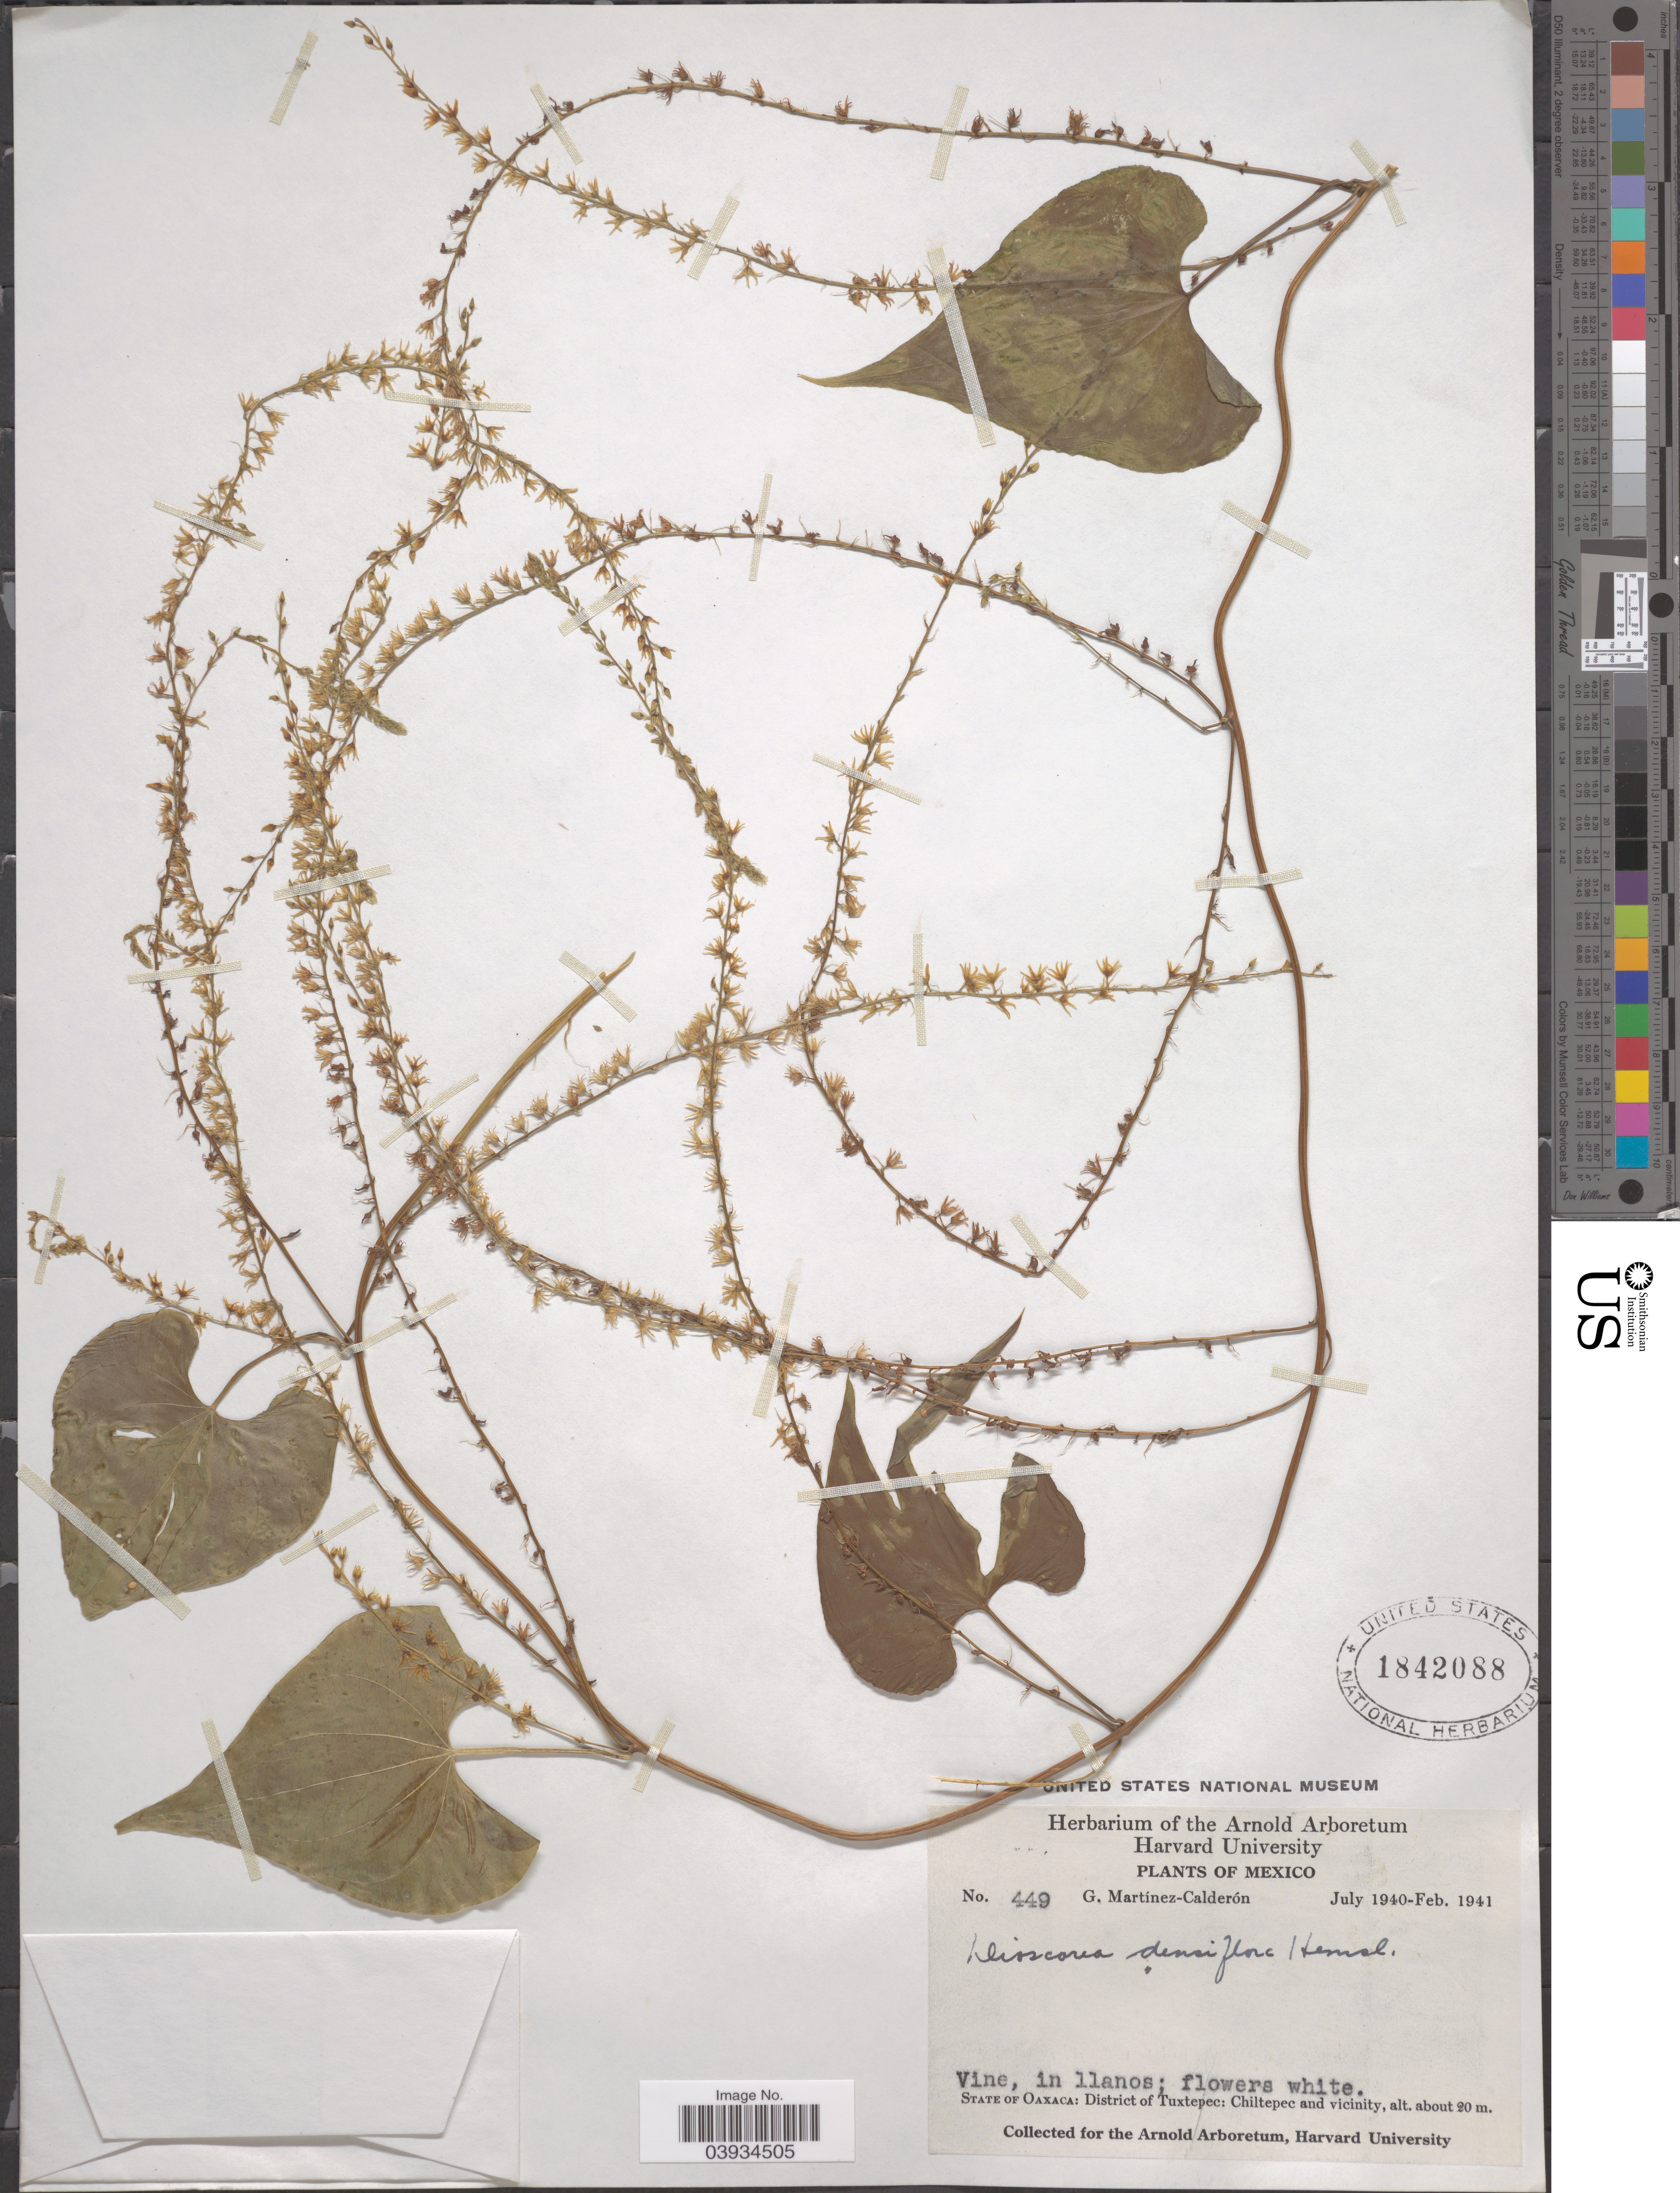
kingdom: Plantae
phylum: Tracheophyta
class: Liliopsida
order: Dioscoreales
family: Dioscoreaceae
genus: Dioscorea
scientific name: Dioscorea densiflora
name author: Hemsl.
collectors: G. Martinez-C.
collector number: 449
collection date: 1940-07/1941-02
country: Mexico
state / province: Oaxaca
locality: District of Tuxtepec: Chiltepec and vicinity.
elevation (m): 20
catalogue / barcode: US 1842088